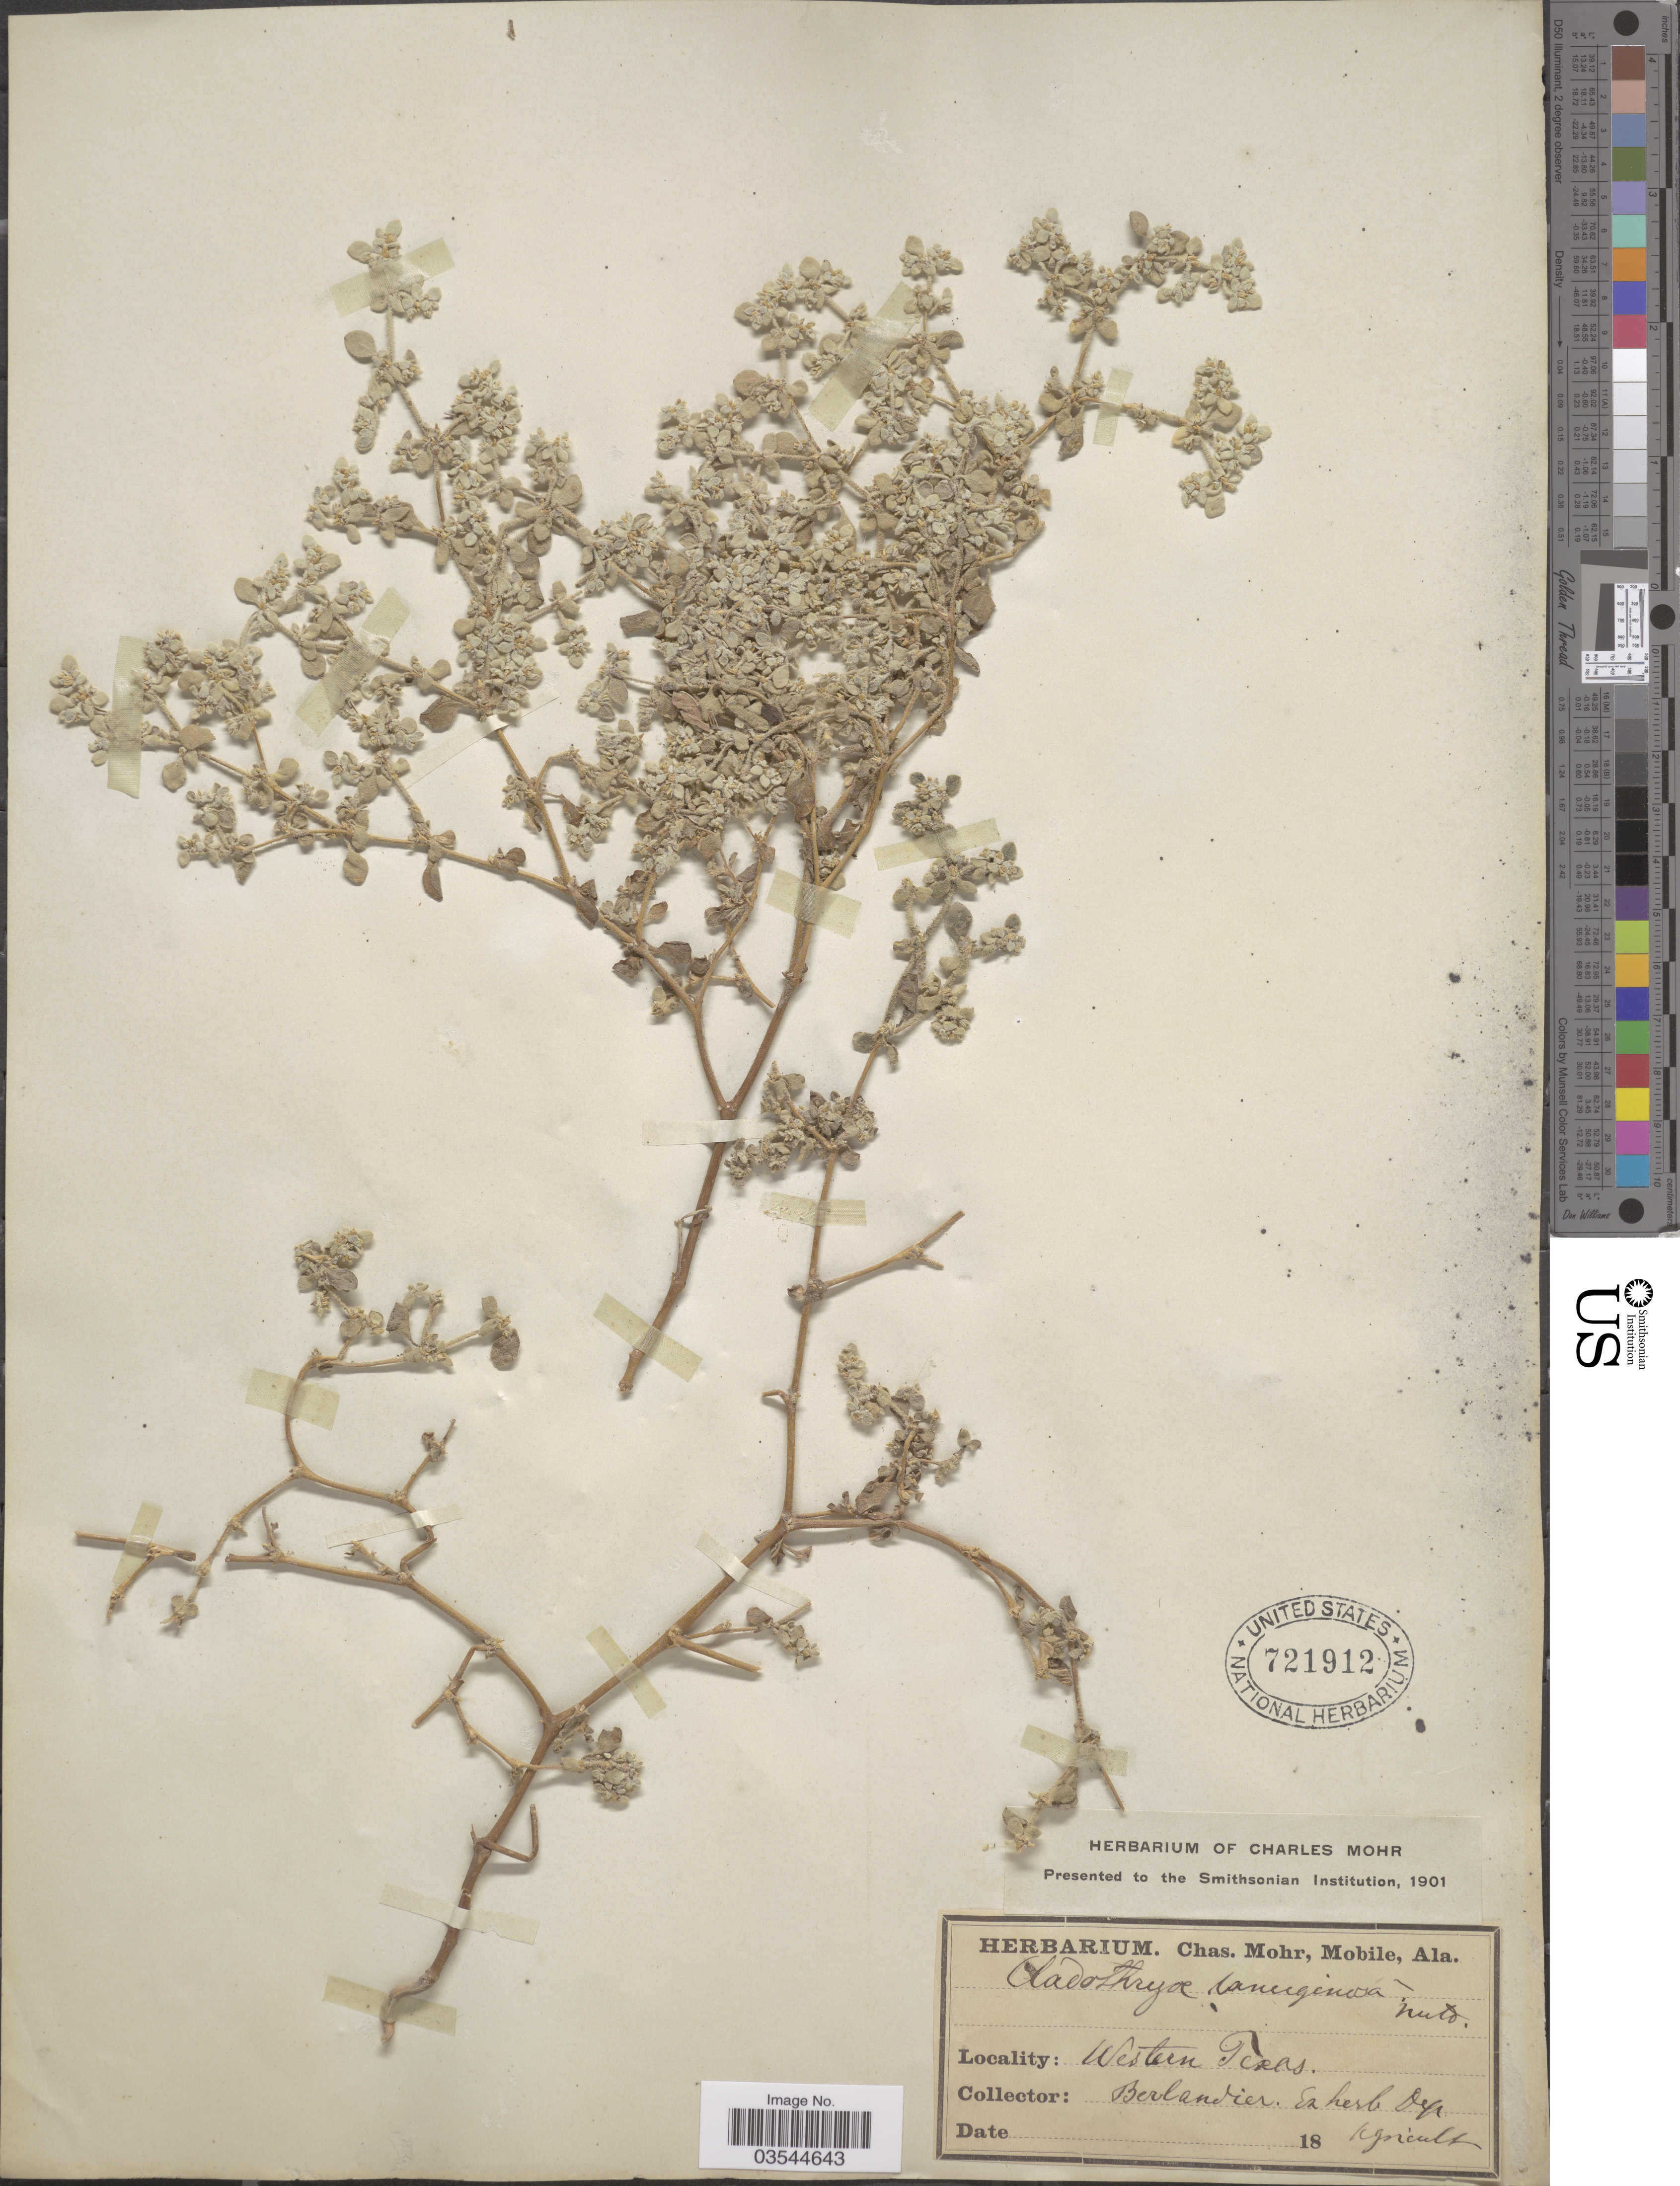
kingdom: Plantae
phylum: Tracheophyta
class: Magnoliopsida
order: Caryophyllales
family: Amaranthaceae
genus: Tidestromia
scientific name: Tidestromia lanuginosa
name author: (Nutt.) Standl.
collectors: J. L. Berlandier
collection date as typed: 18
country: United States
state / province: Texas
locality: Western Texas.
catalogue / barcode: US 721912